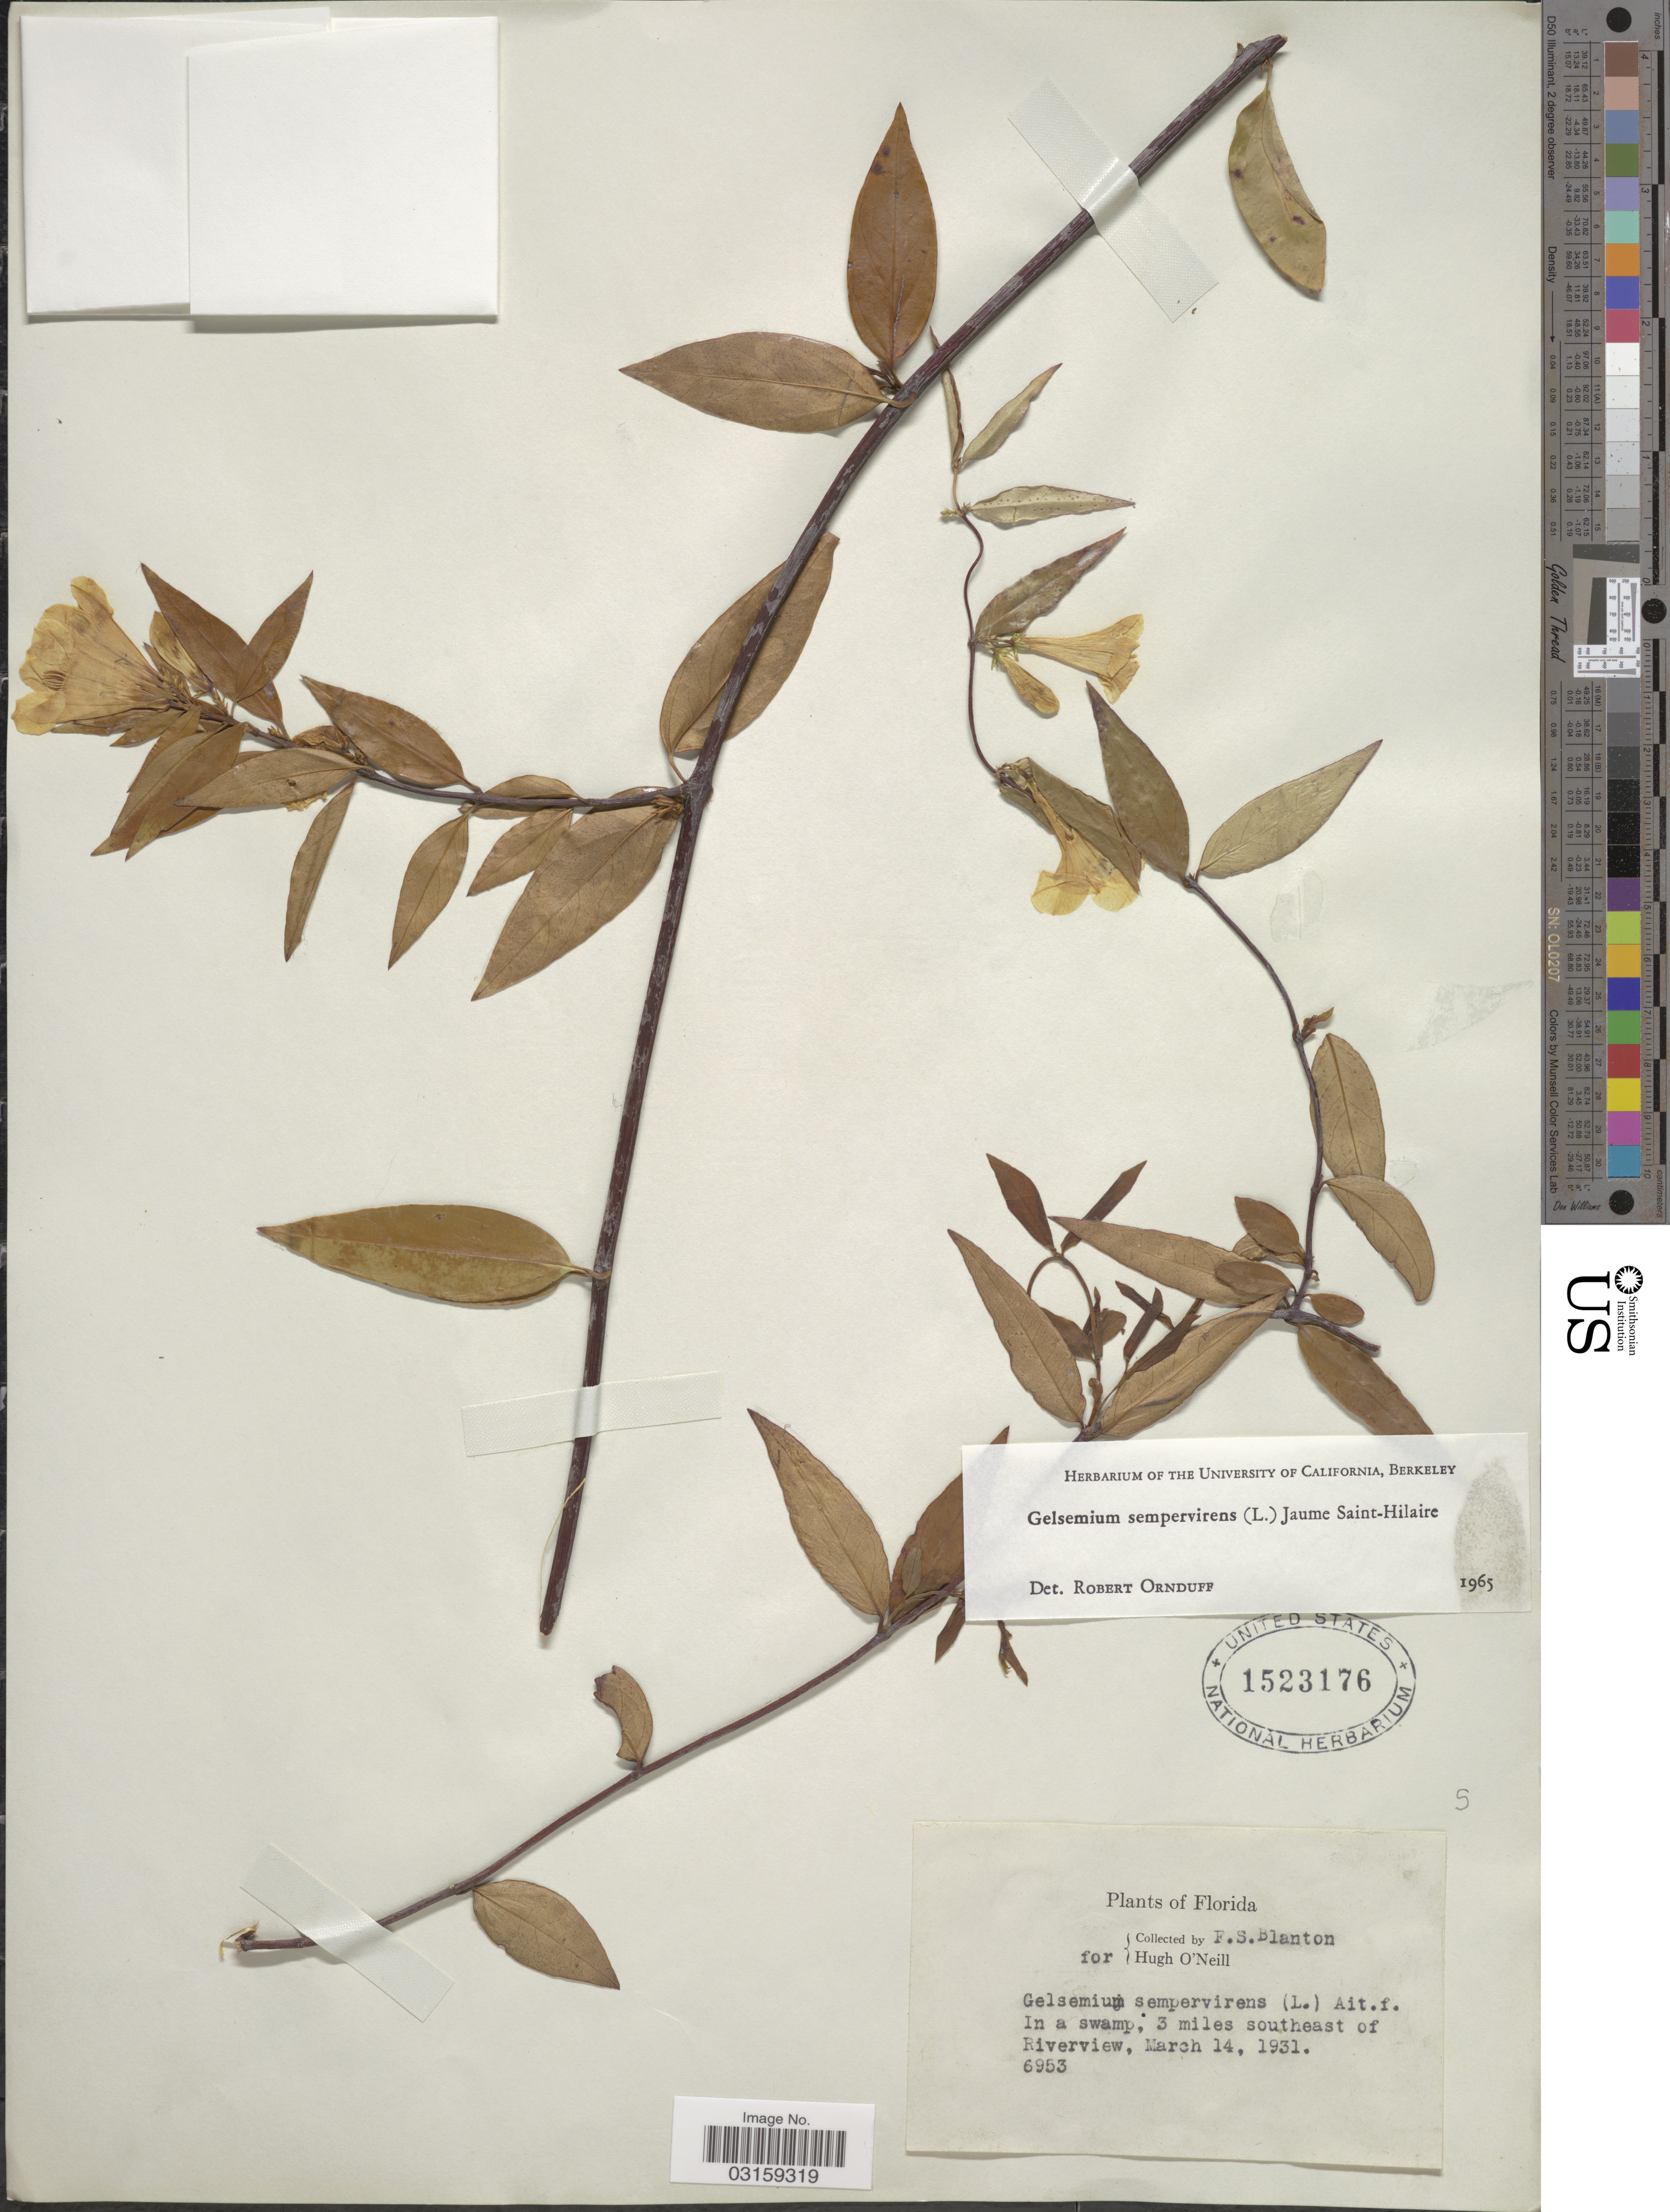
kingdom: Plantae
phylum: Tracheophyta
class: Magnoliopsida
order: Gentianales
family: Gelsemiaceae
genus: Gelsemium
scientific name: Gelsemium sempervirens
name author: (L.) J. St.-Hil.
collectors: F. S. Blanton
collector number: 6953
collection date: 1931-03-14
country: United States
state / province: Florida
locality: In a swamp, 3 miles southeast of Riverview.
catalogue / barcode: US 1523176